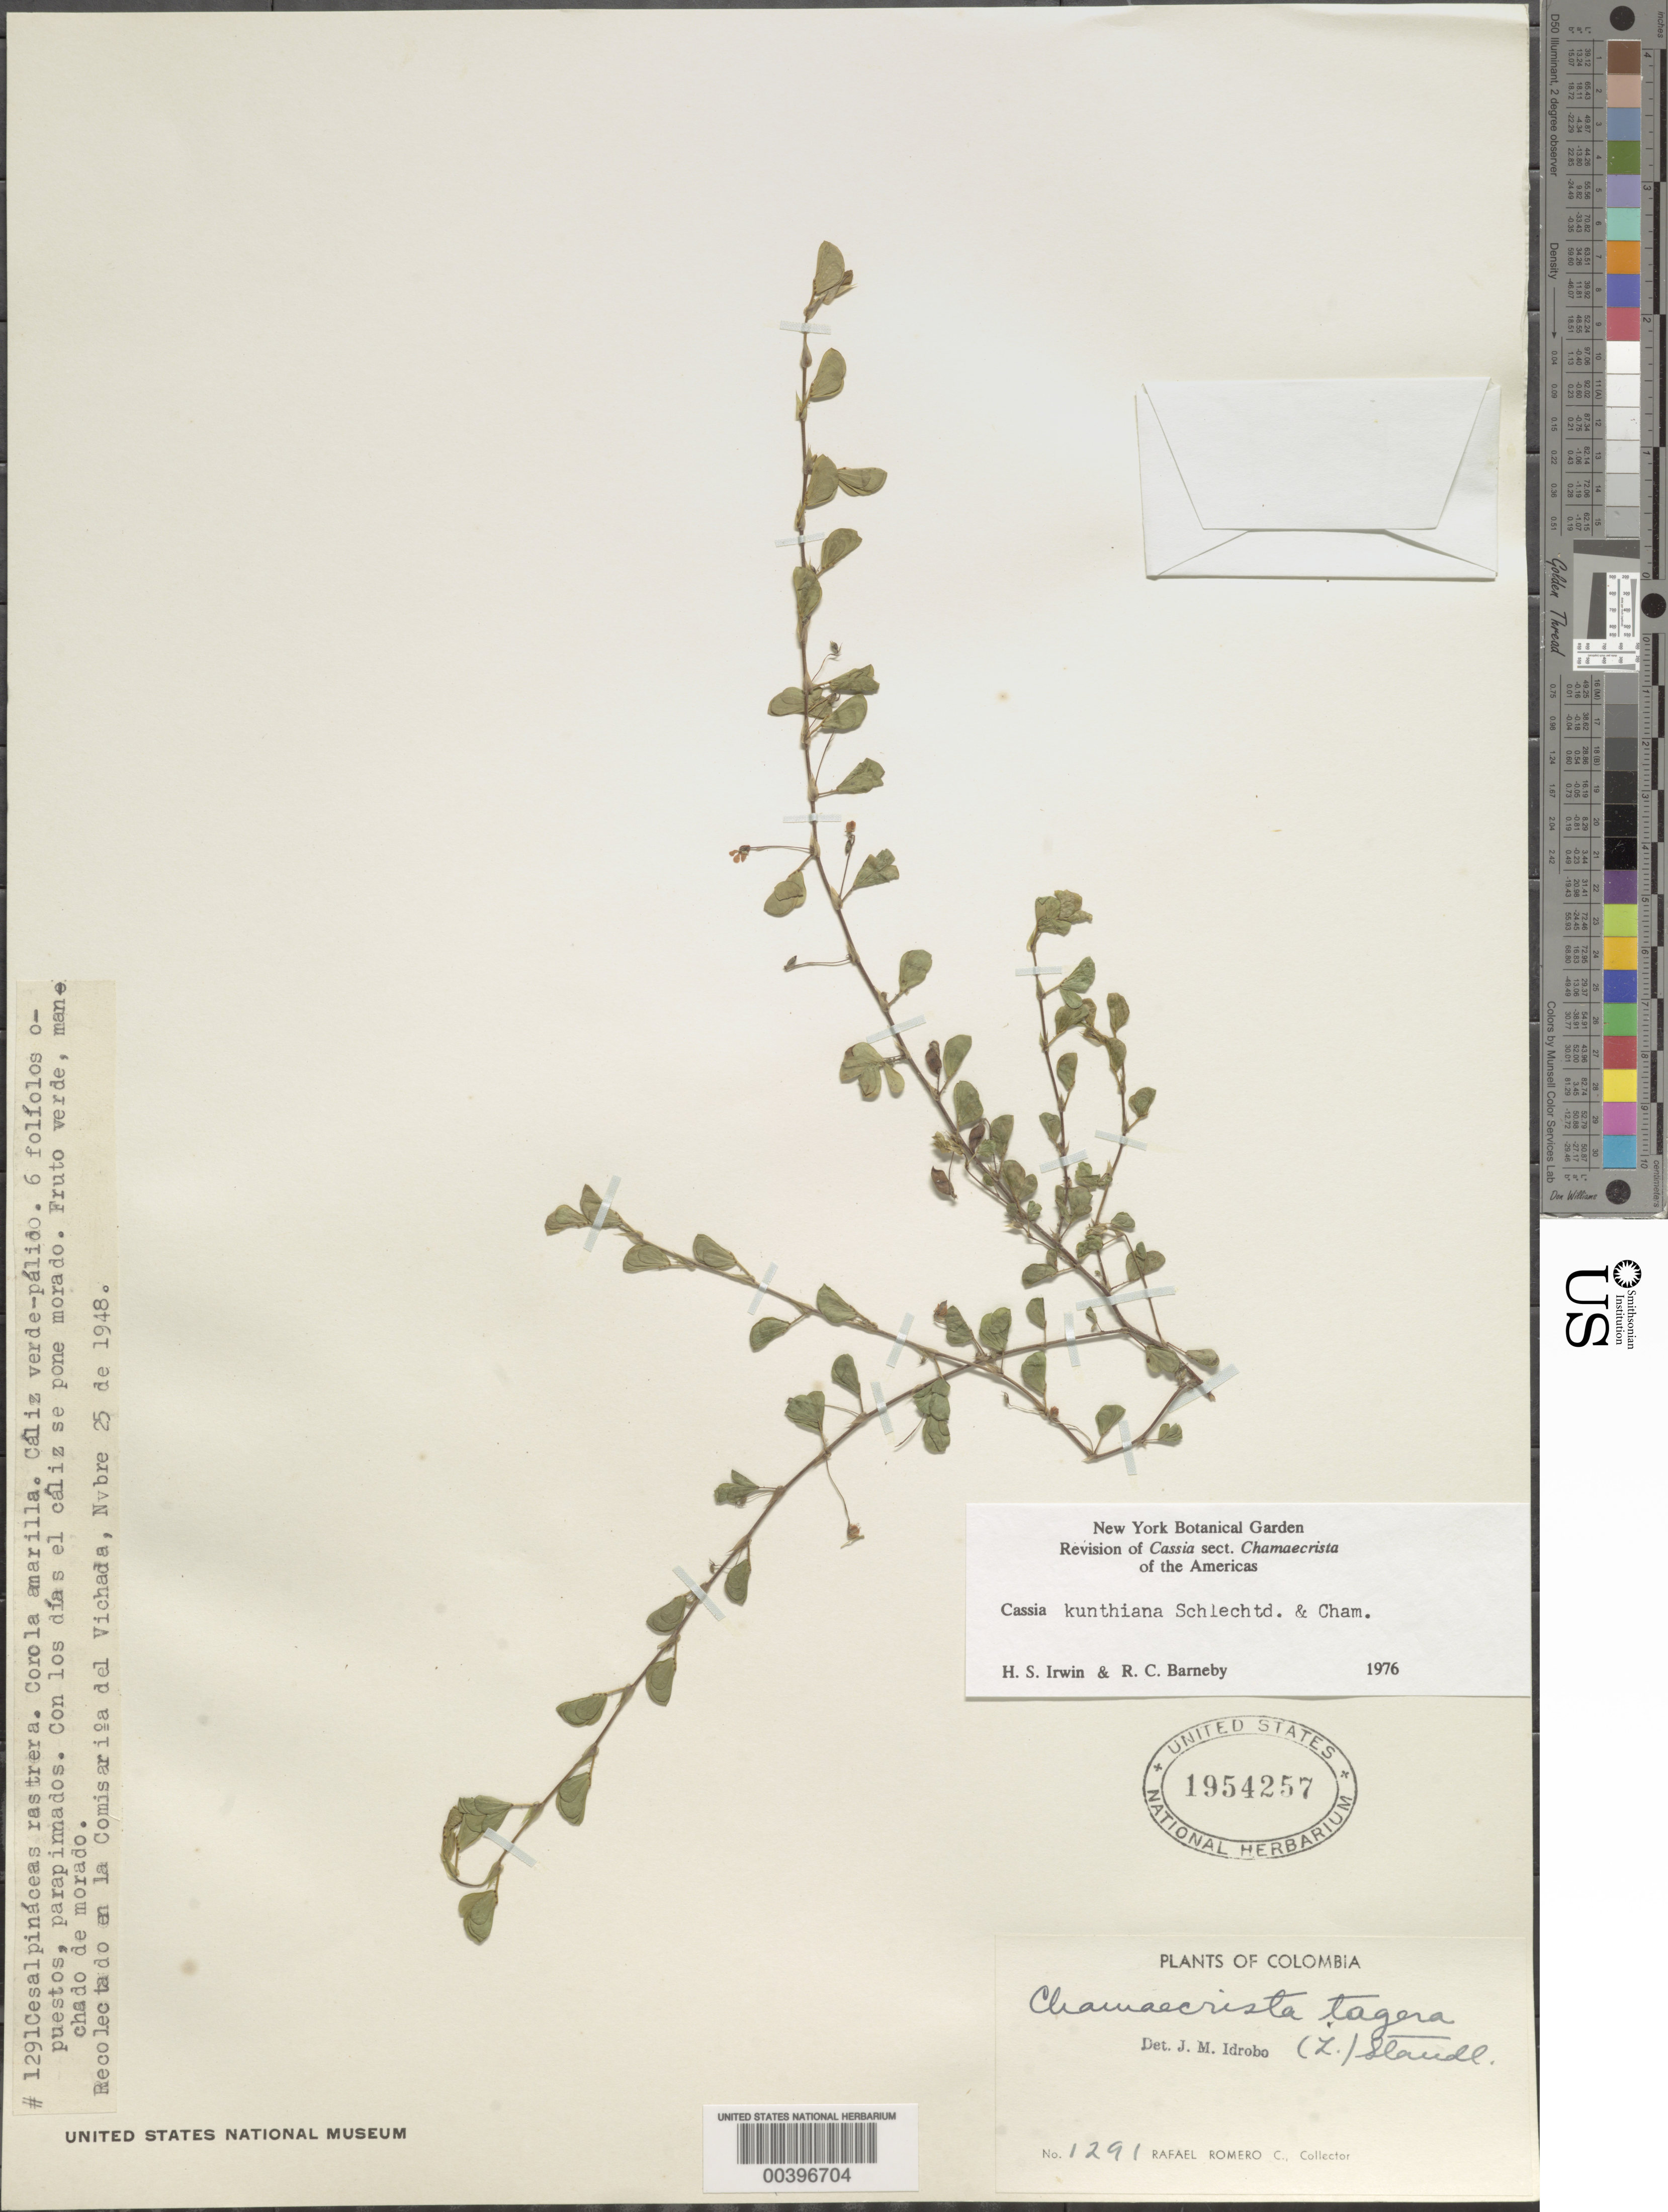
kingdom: Plantae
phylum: Tracheophyta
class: Magnoliopsida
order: Fabales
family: Fabaceae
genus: Chamaecrista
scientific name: Chamaecrista kunthiana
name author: (Schltdl. & Cham.) H.S. Irwin & Barneby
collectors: R. Romero Castañeda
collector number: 1291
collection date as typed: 25 Nov 1948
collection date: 1948-11-25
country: Colombia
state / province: Vichada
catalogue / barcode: US 1954257